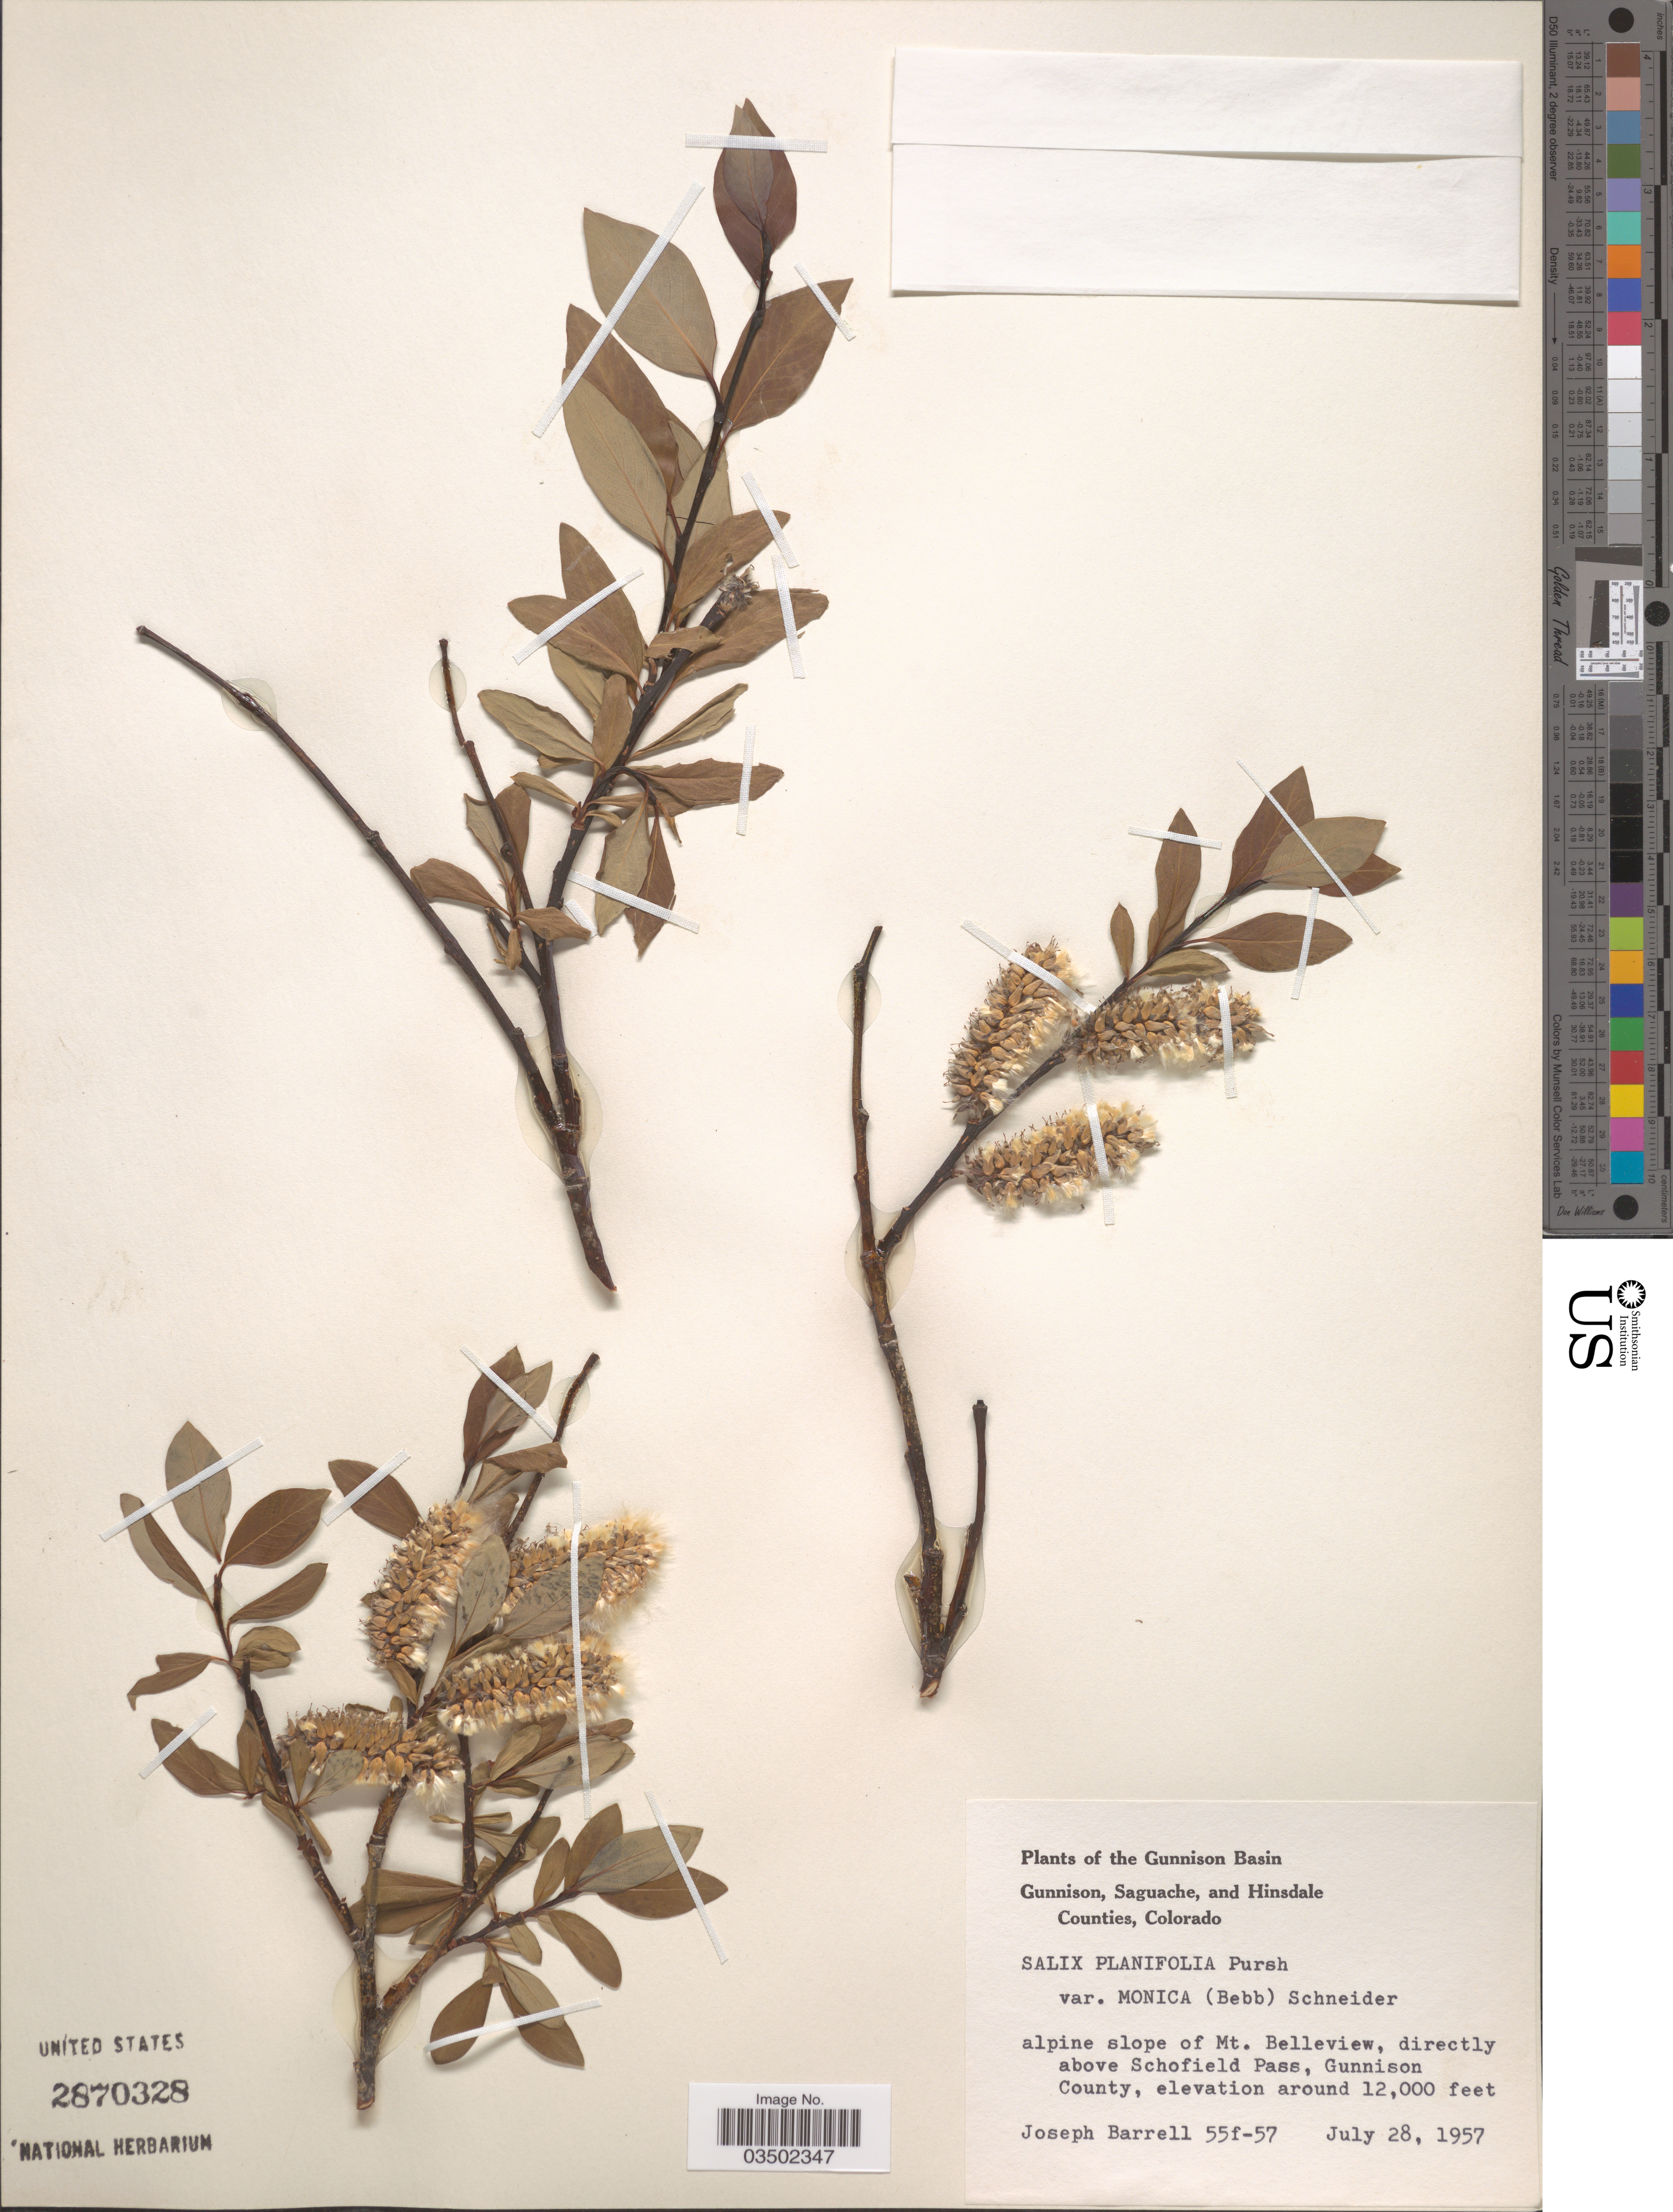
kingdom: Plantae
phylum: Tracheophyta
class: Magnoliopsida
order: Malpighiales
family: Salicaceae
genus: Salix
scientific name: Salix planifolia var. monica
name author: (Bebb) C.K. Schneid.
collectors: J. Barrell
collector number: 55f-57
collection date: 1957-07-28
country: United States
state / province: Colorado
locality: The Gunnison Basin. Alpine slope of Mt. Belleview, directly above Schofield Pass, Gunnison County.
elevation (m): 3658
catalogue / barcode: US 2870328